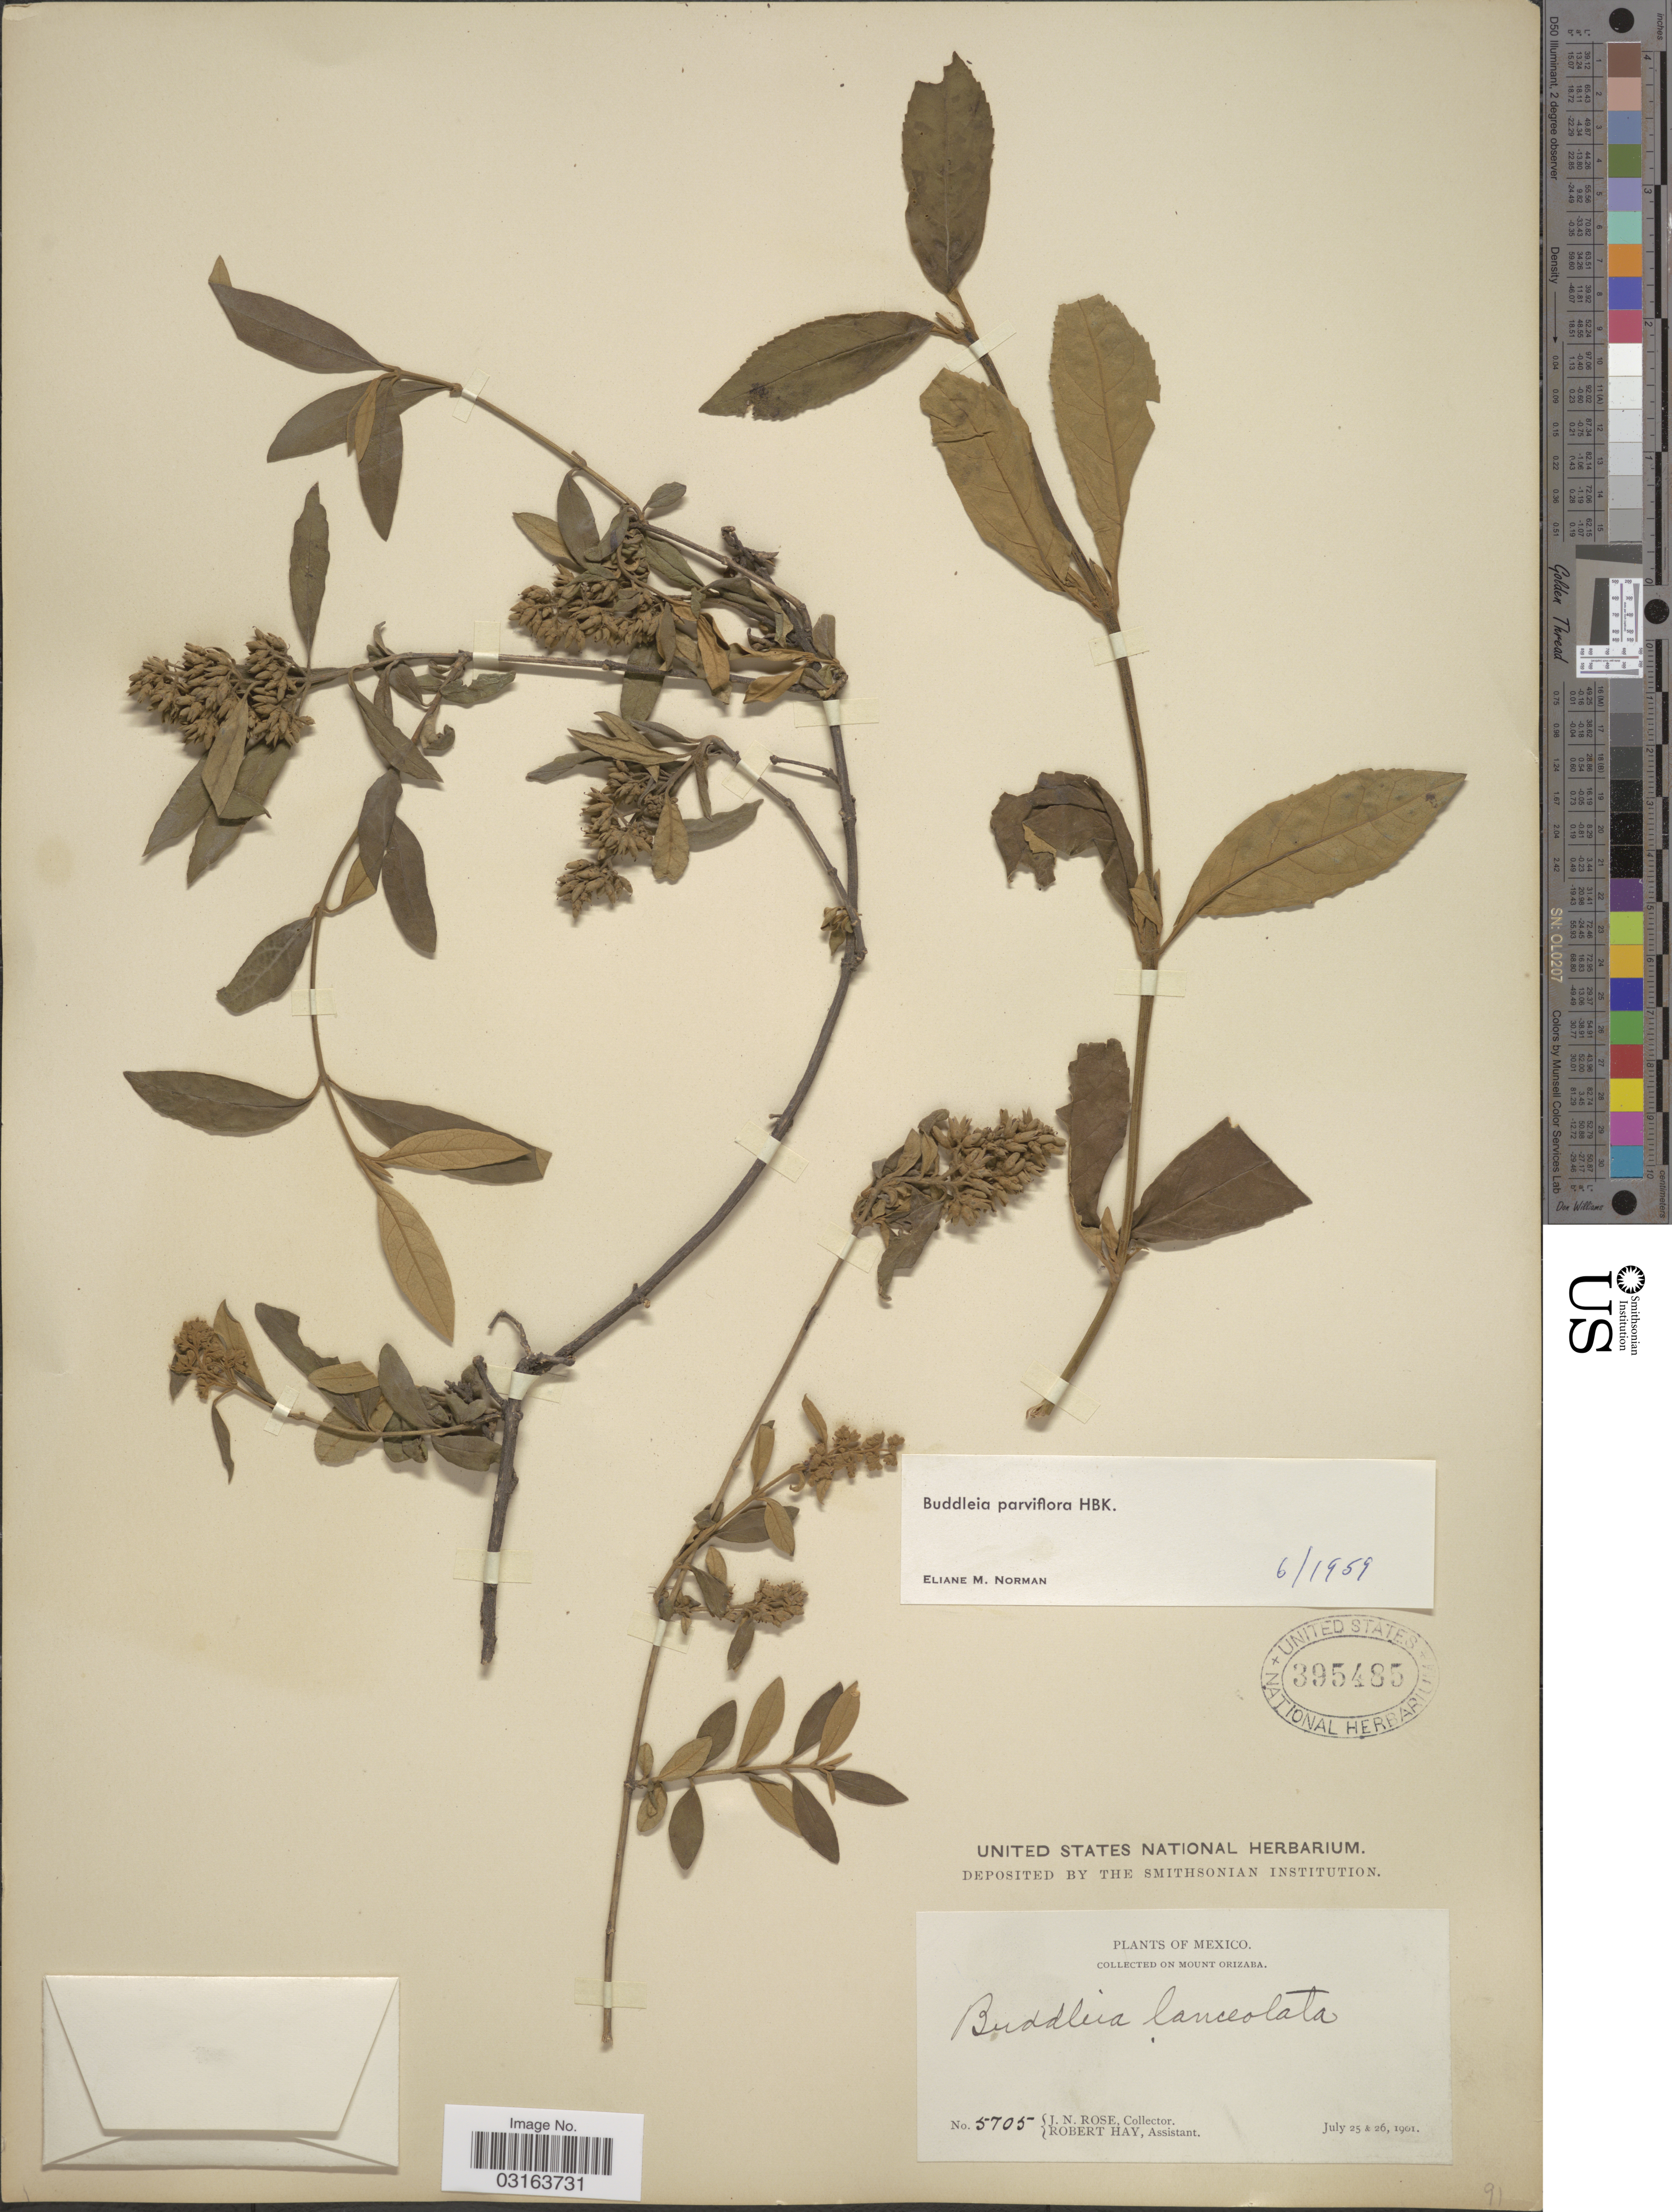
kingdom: Plantae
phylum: Tracheophyta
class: Magnoliopsida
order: Lamiales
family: Scrophulariaceae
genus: Buddleja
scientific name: Buddleja parviflora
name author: Kunth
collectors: J. N. Rose & R. Hay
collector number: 5705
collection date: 1901-07-25/1901-07-26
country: Mexico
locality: On Mount Orizaba.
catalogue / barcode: US 395485